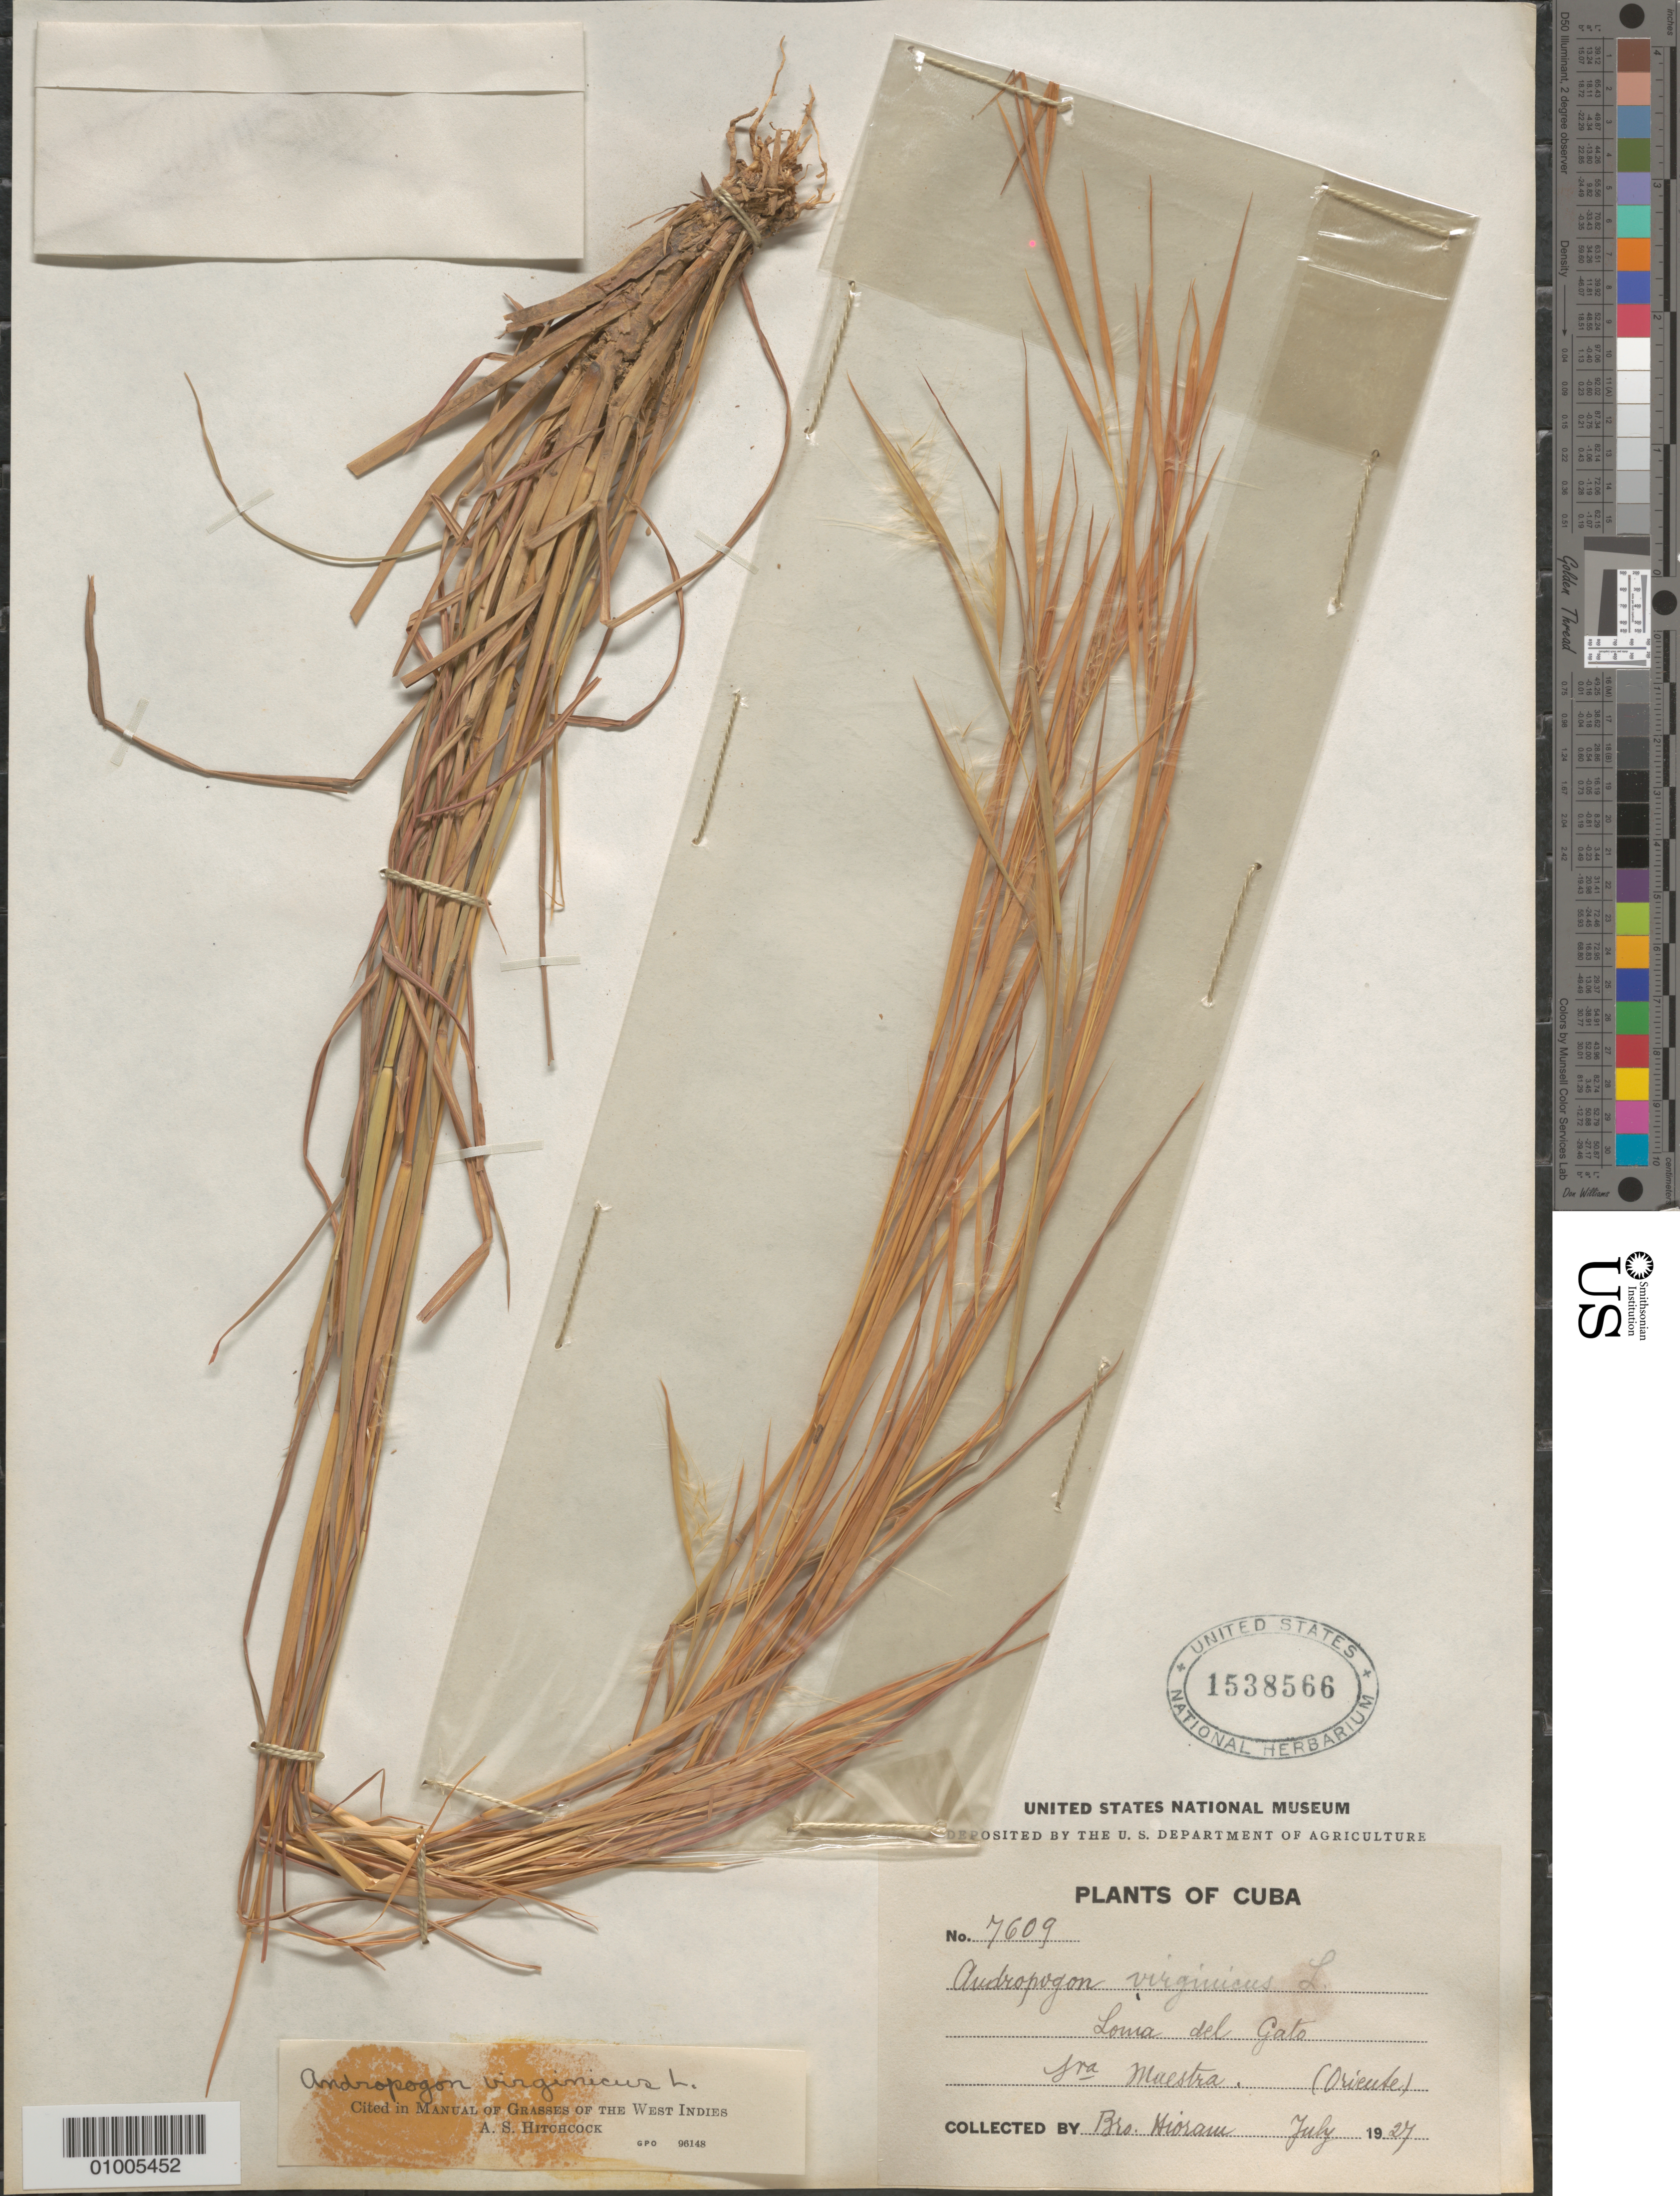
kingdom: Plantae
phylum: Tracheophyta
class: Liliopsida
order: Poales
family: Poaceae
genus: Andropogon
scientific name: Andropogon virginicus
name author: L.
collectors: Bro. Hioram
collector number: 7609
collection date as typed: Jul 1927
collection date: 1927-07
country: Cuba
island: Cuba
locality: Sierra maestra Oriente Loma del Gato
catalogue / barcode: US 1538566